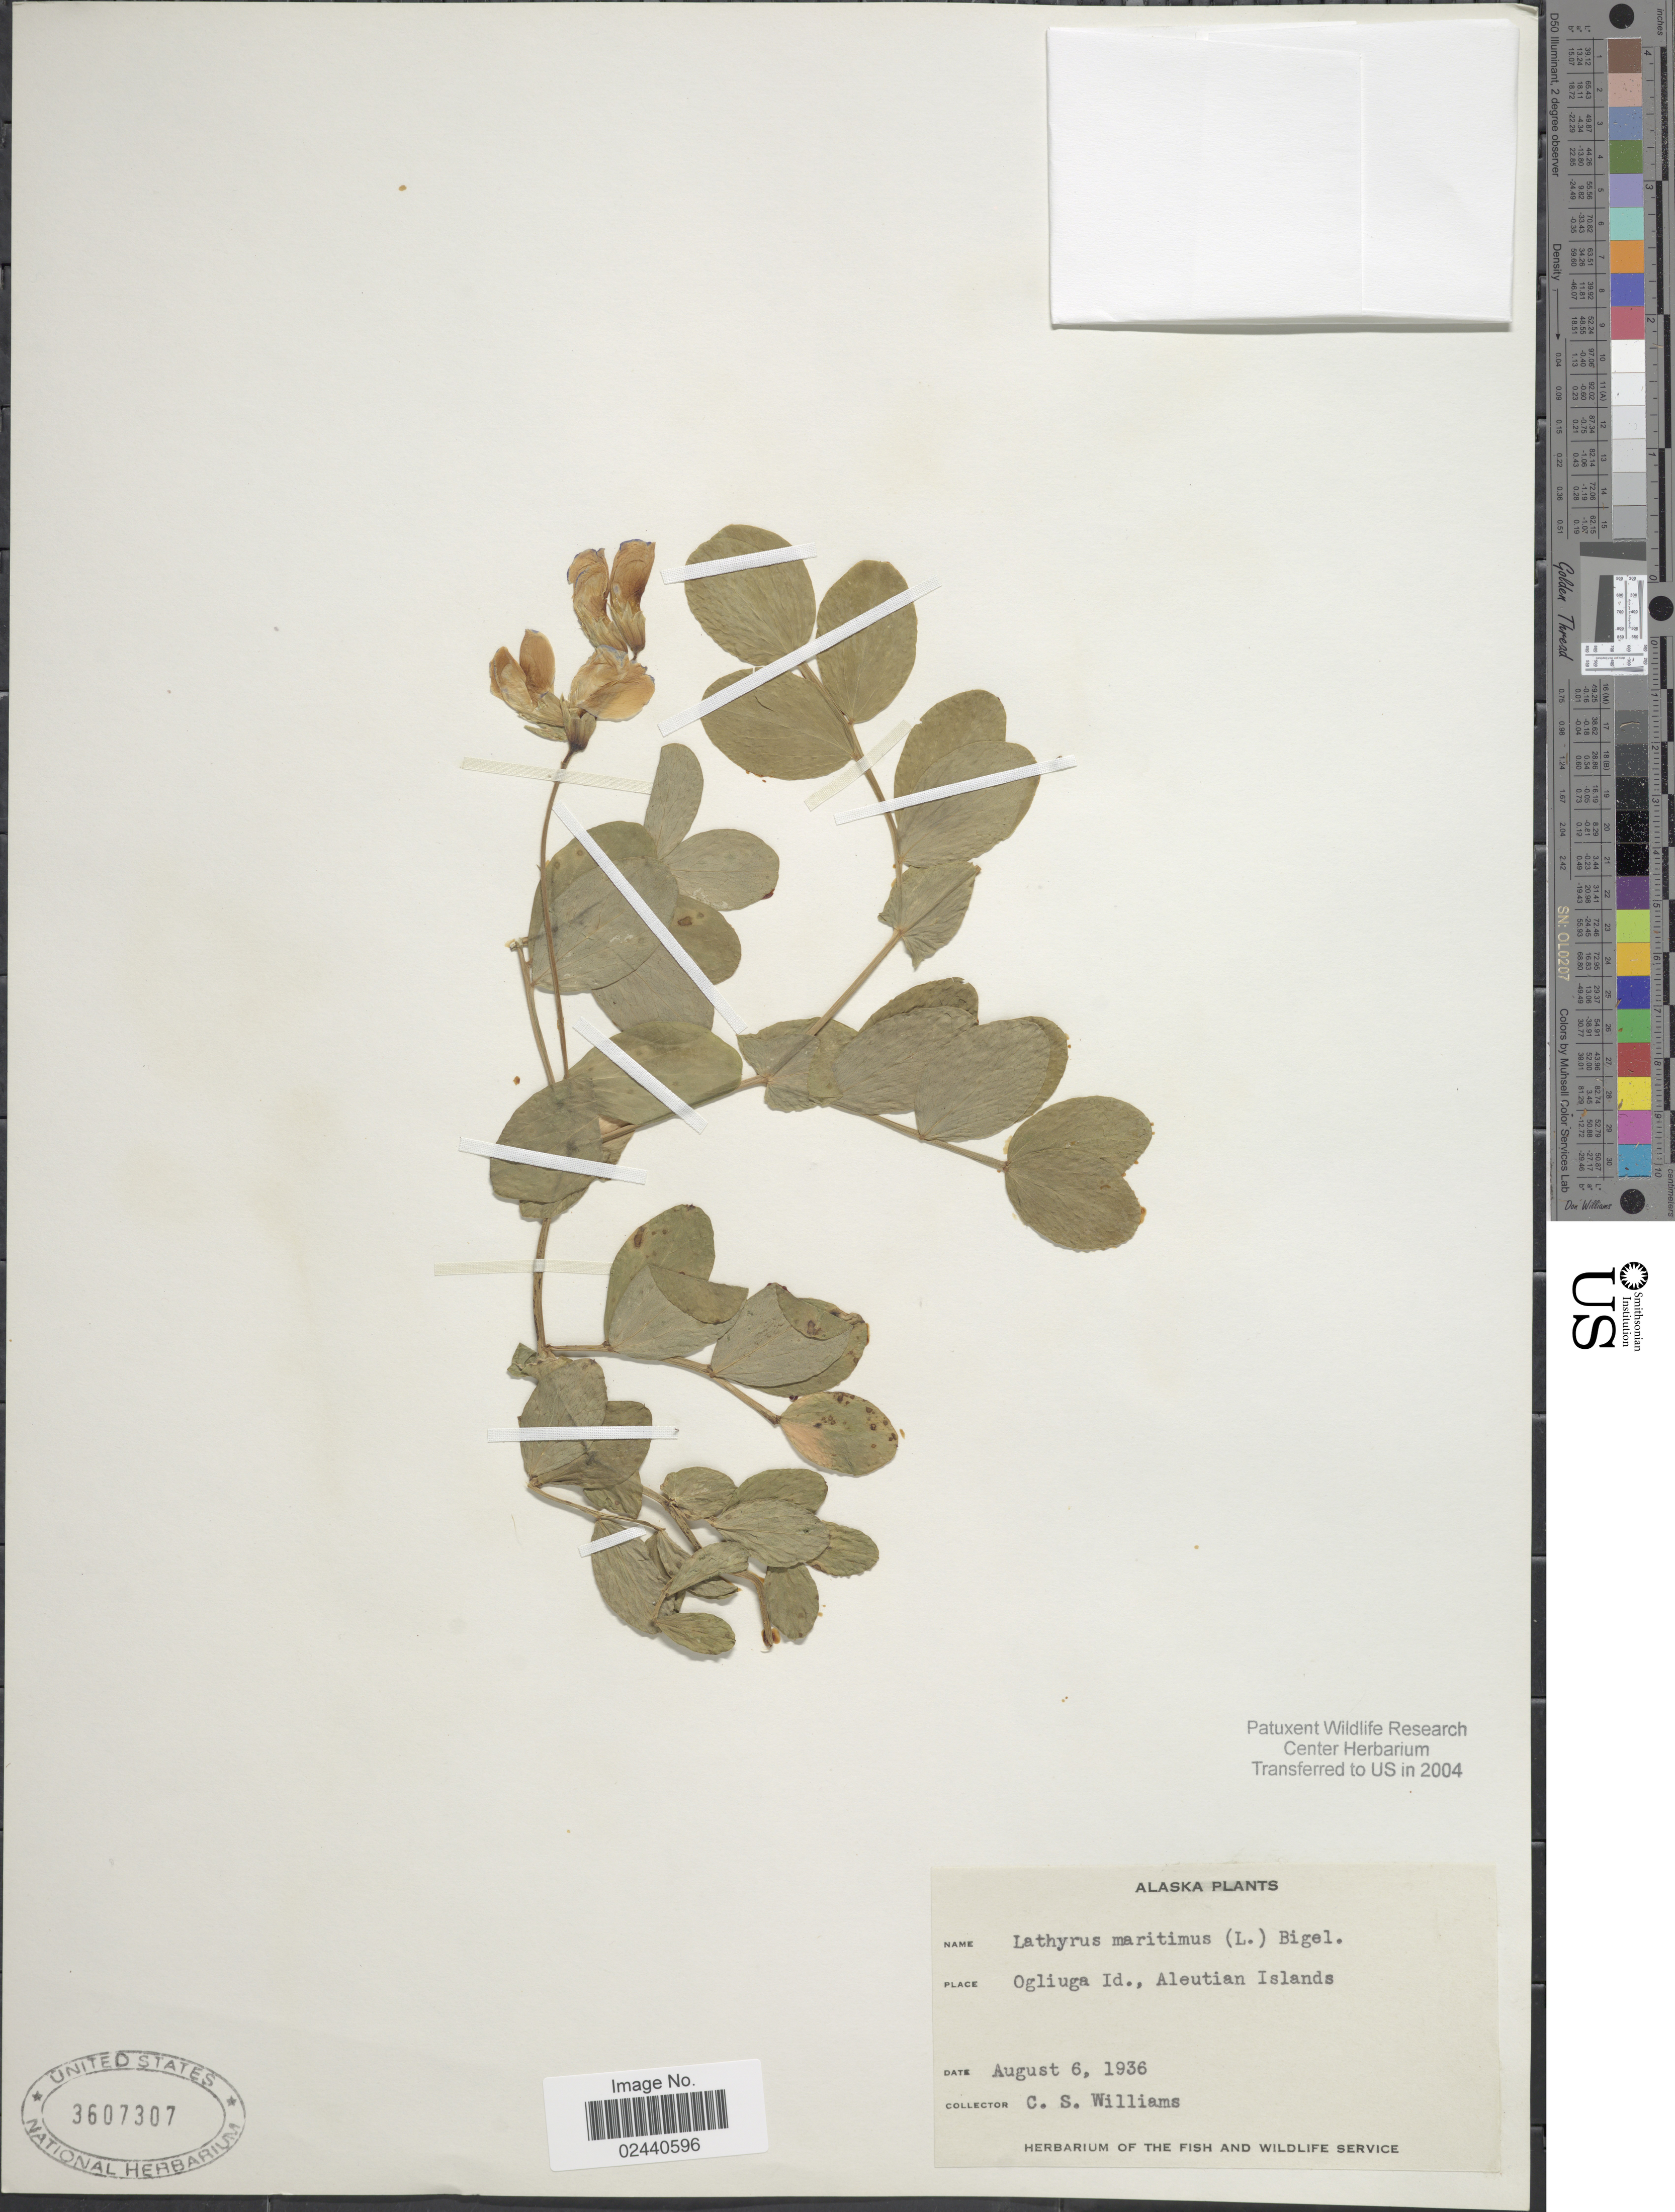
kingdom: Plantae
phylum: Tracheophyta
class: Magnoliopsida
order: Fabales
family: Fabaceae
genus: Lathyrus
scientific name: Lathyrus japonicus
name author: Willd.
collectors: C. Williams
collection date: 1936-08-06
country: United States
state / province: Alaska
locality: Ogliuga Id., Aleutian Islands.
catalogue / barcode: US 3607307